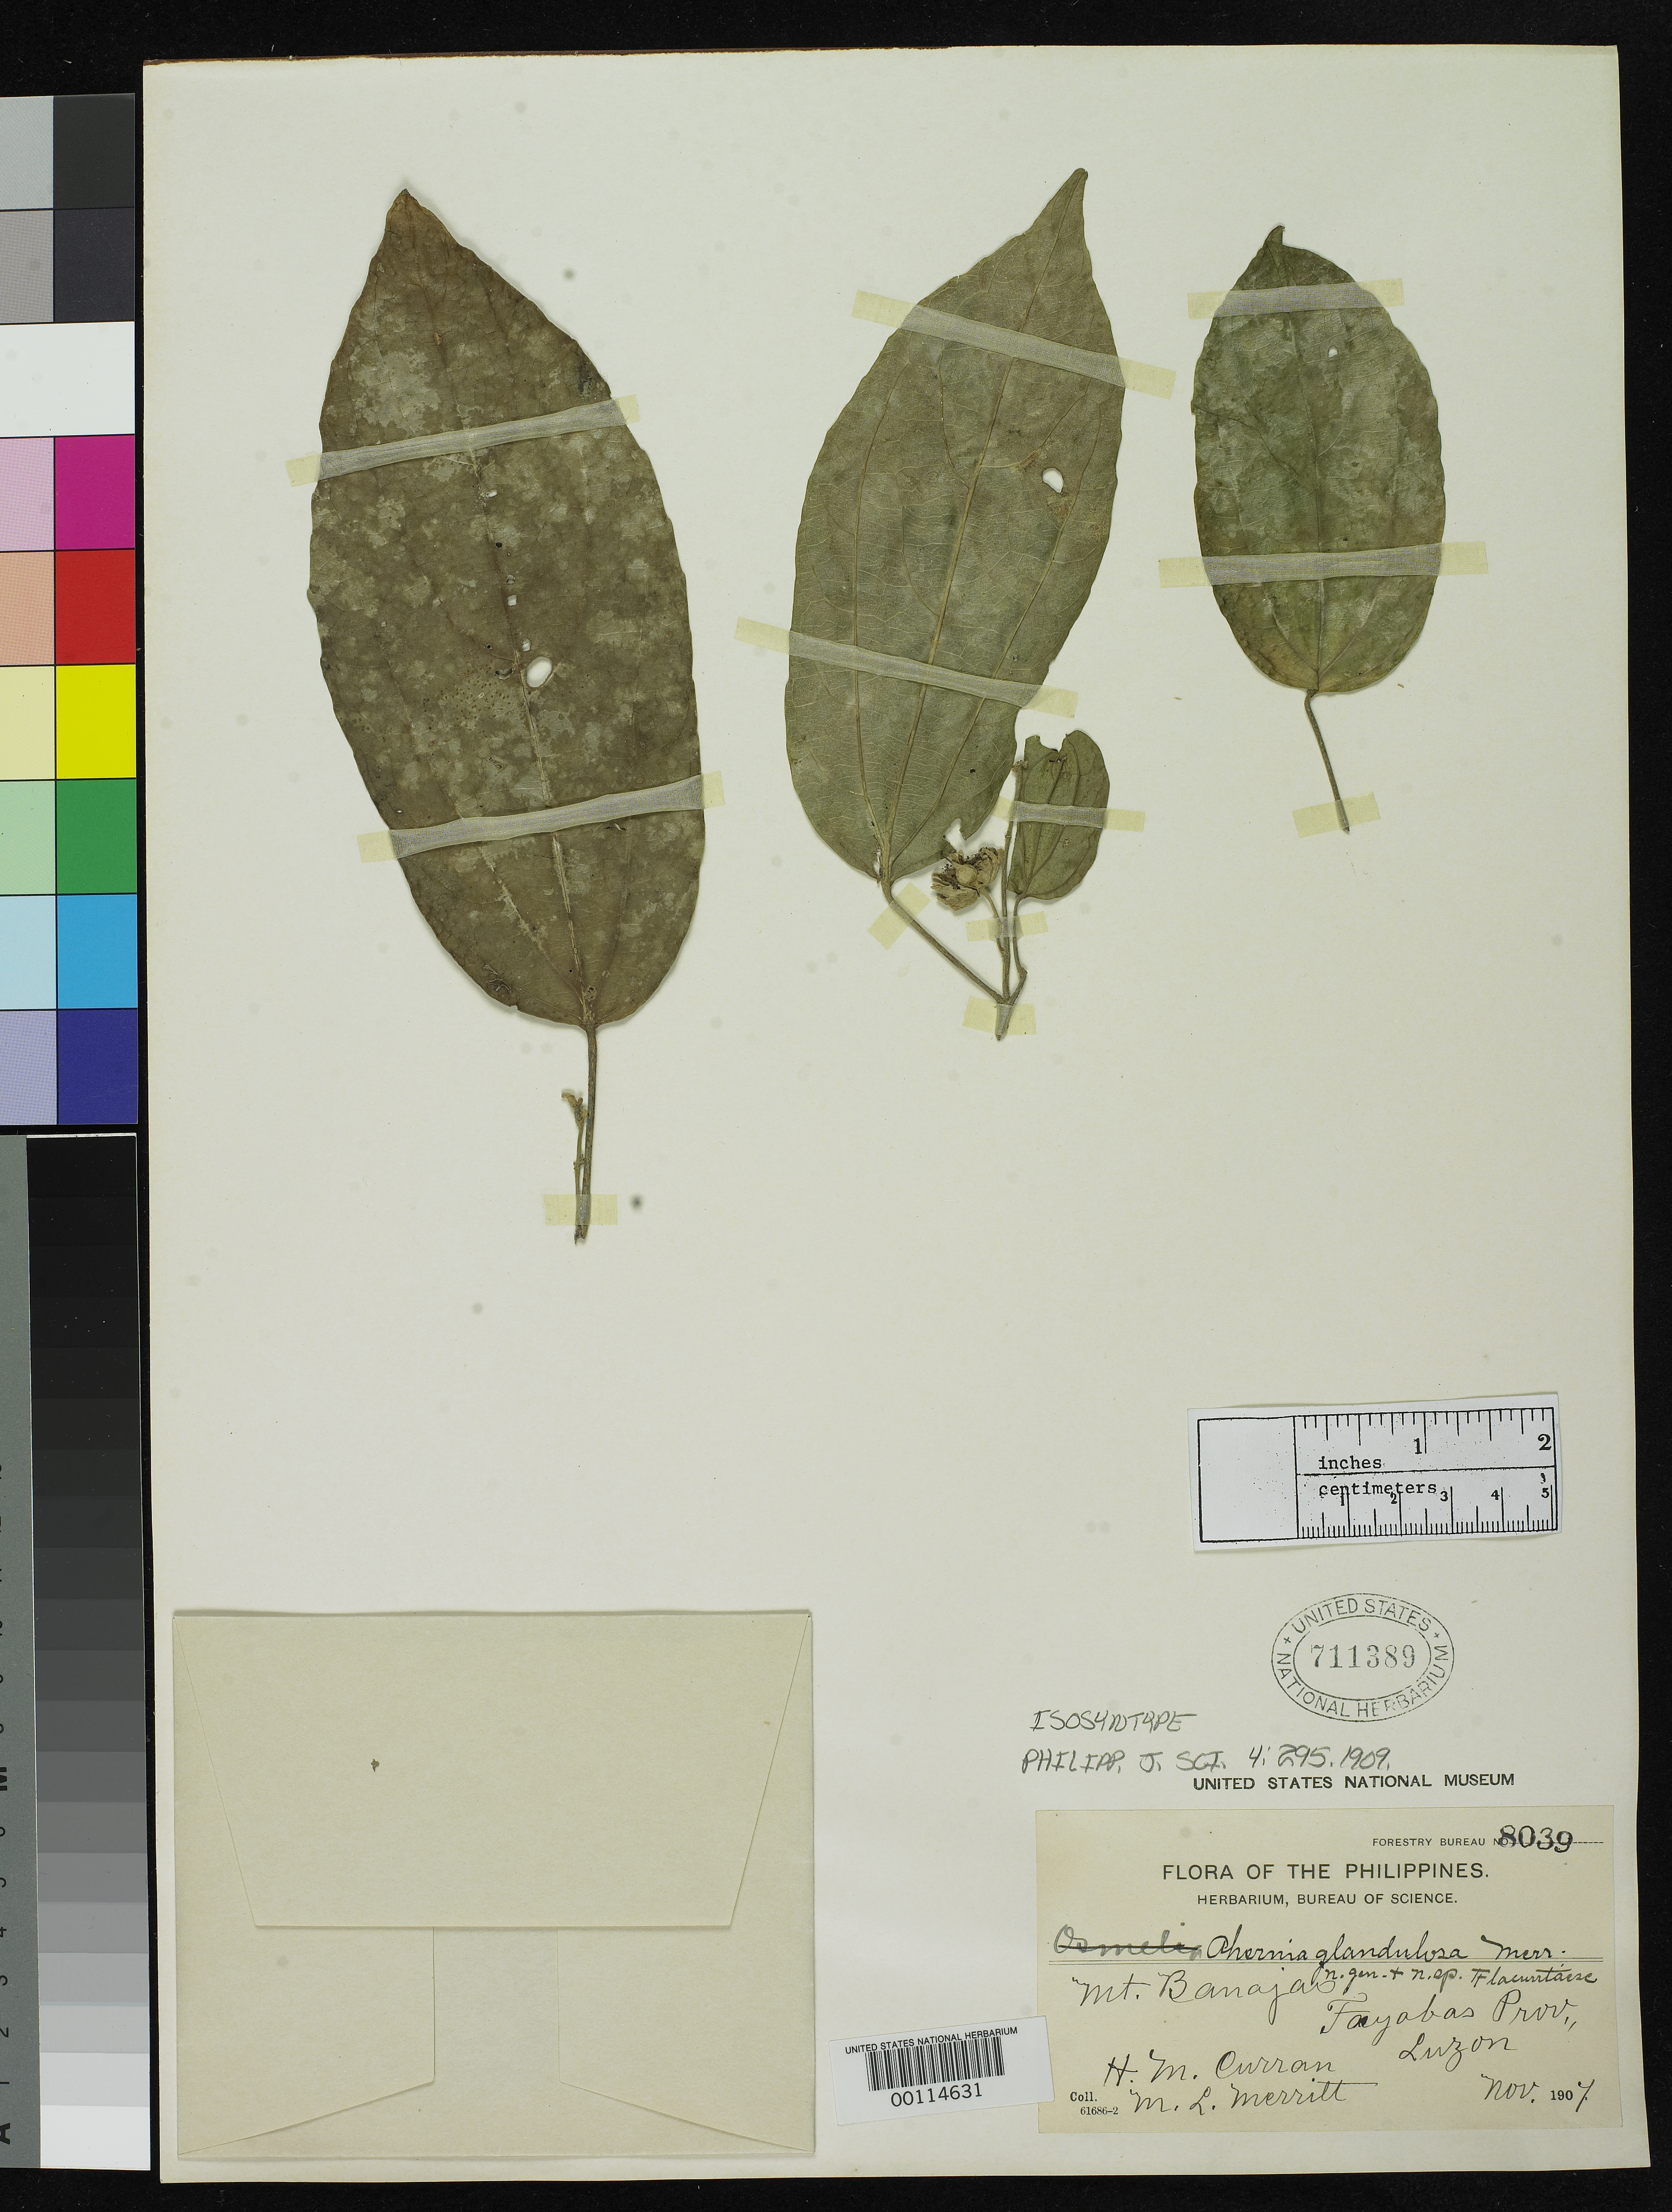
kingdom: Plantae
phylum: Tracheophyta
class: Magnoliopsida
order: Malpighiales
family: Achariaceae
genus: Ahernia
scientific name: Ahernia glandulosa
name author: Merr.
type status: Syntype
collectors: H. M. Curran & M. L. Merritt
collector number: For. Bur. 8039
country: Philippines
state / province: Calabarzon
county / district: Quezon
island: Luzon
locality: Mt. Banjao.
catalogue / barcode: US 711389